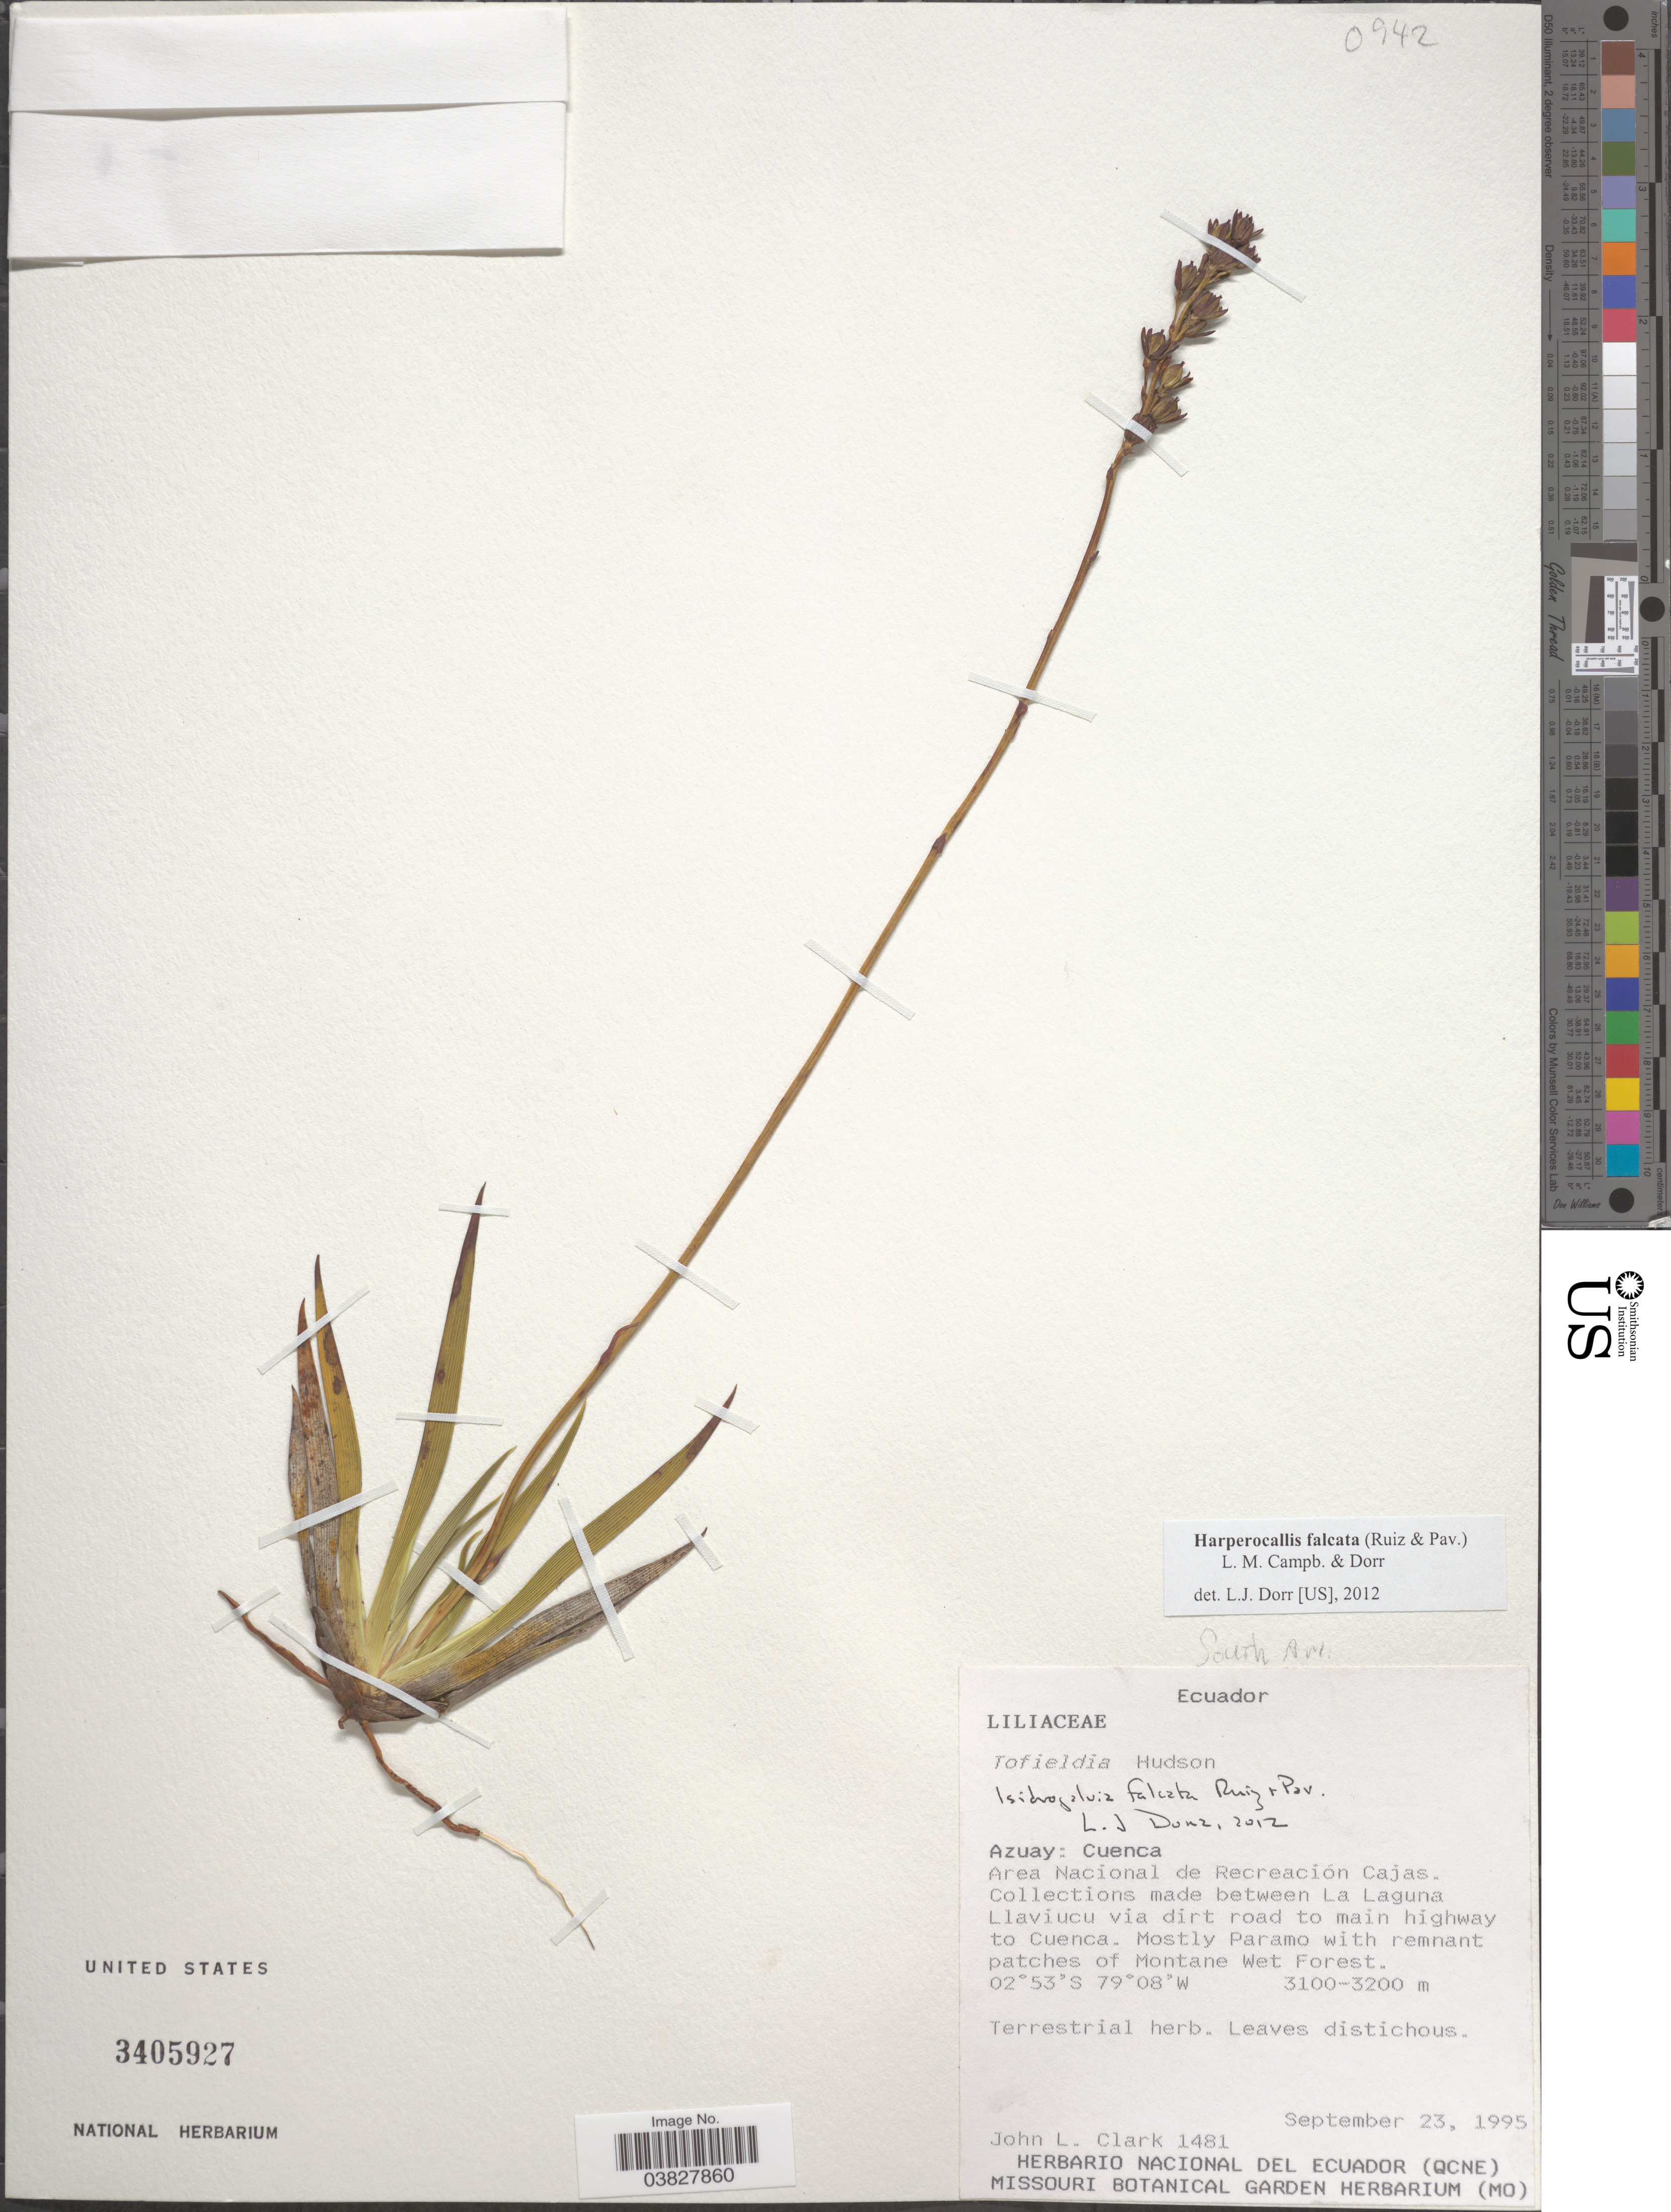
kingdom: Plantae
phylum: Tracheophyta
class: Liliopsida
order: Alismatales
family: Tofieldiaceae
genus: Harperocallis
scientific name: Harperocallis falcata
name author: (Ruiz & Pav.) L.M. Campb. & Dorr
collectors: J. L. Clark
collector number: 1481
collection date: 1995-09-23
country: Ecuador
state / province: Azuay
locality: Cuenca. Area Nacional de Recreación Cajas. Between La Laguna Llaviucu via dirt road to main highway to Cuenca.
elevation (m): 3100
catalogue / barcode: US 3405927